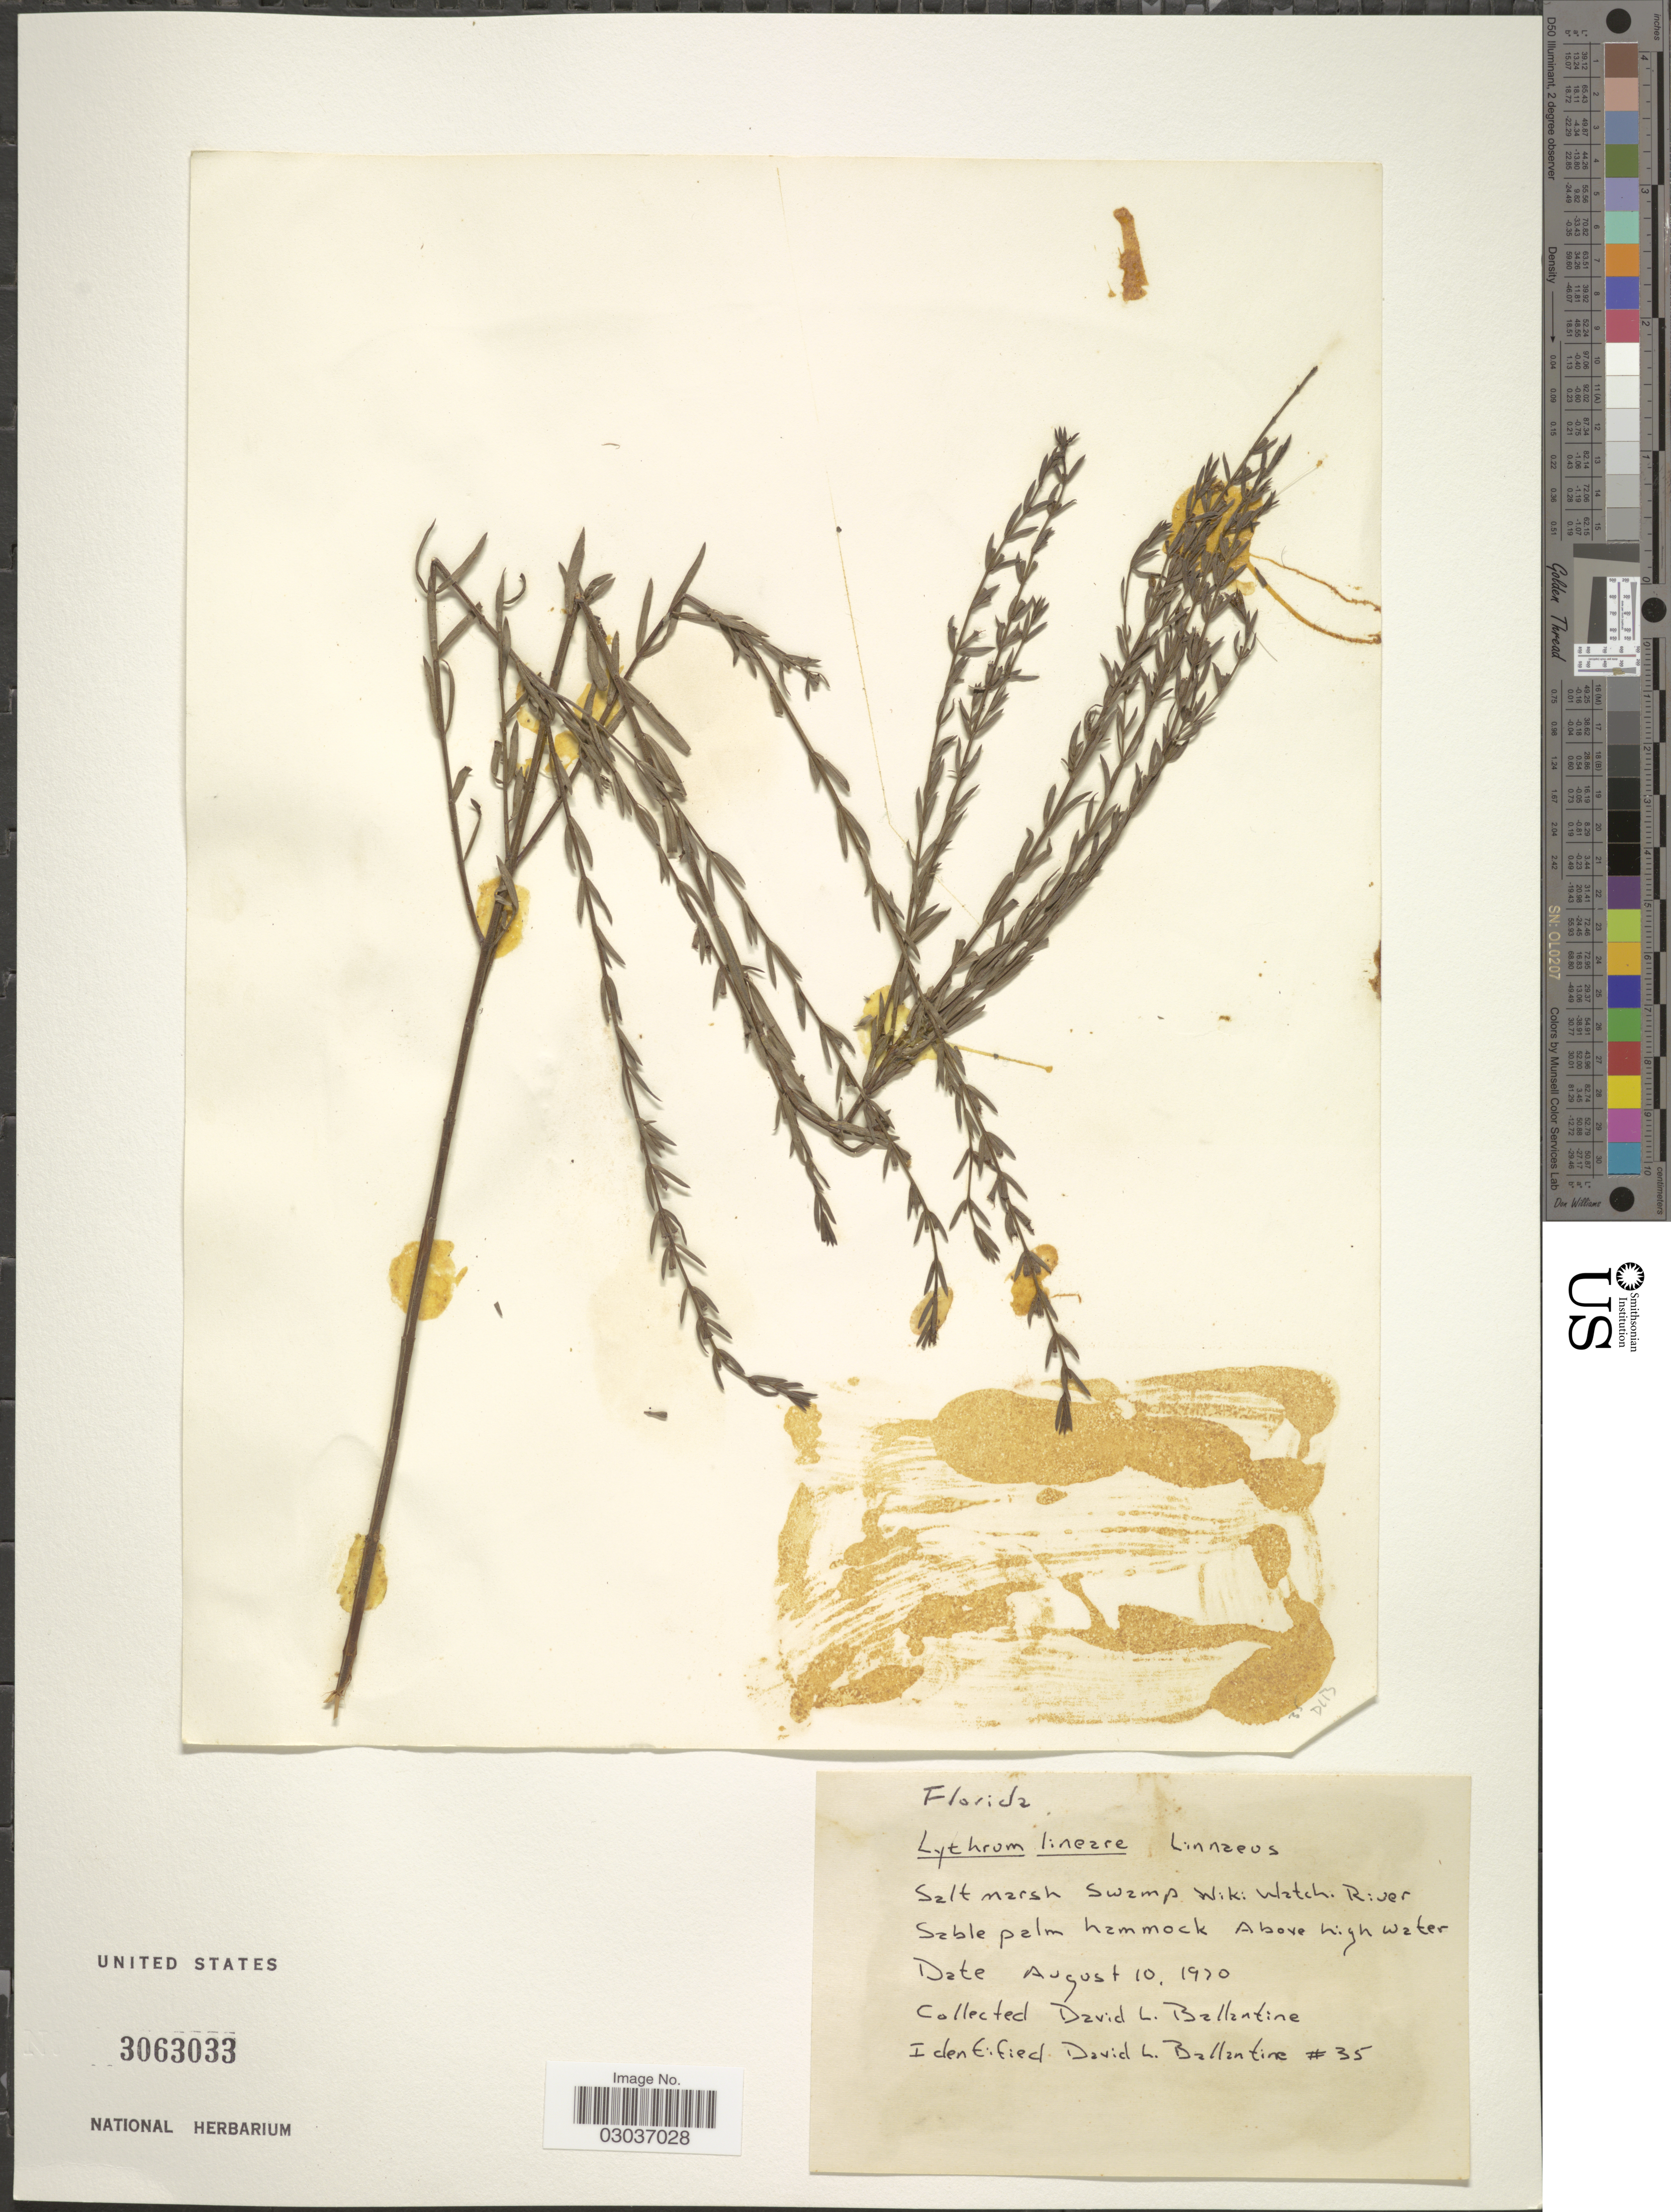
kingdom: Plantae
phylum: Tracheophyta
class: Magnoliopsida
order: Myrtales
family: Lythraceae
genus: Lythrum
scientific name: Lythrum lineare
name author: L.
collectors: D.L. Ballantine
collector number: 35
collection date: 1970-08-10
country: United States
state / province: Florida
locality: Salt marsh Swamp Wik: Watch River, Sable palm hammock Above high water.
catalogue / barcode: US 3063033